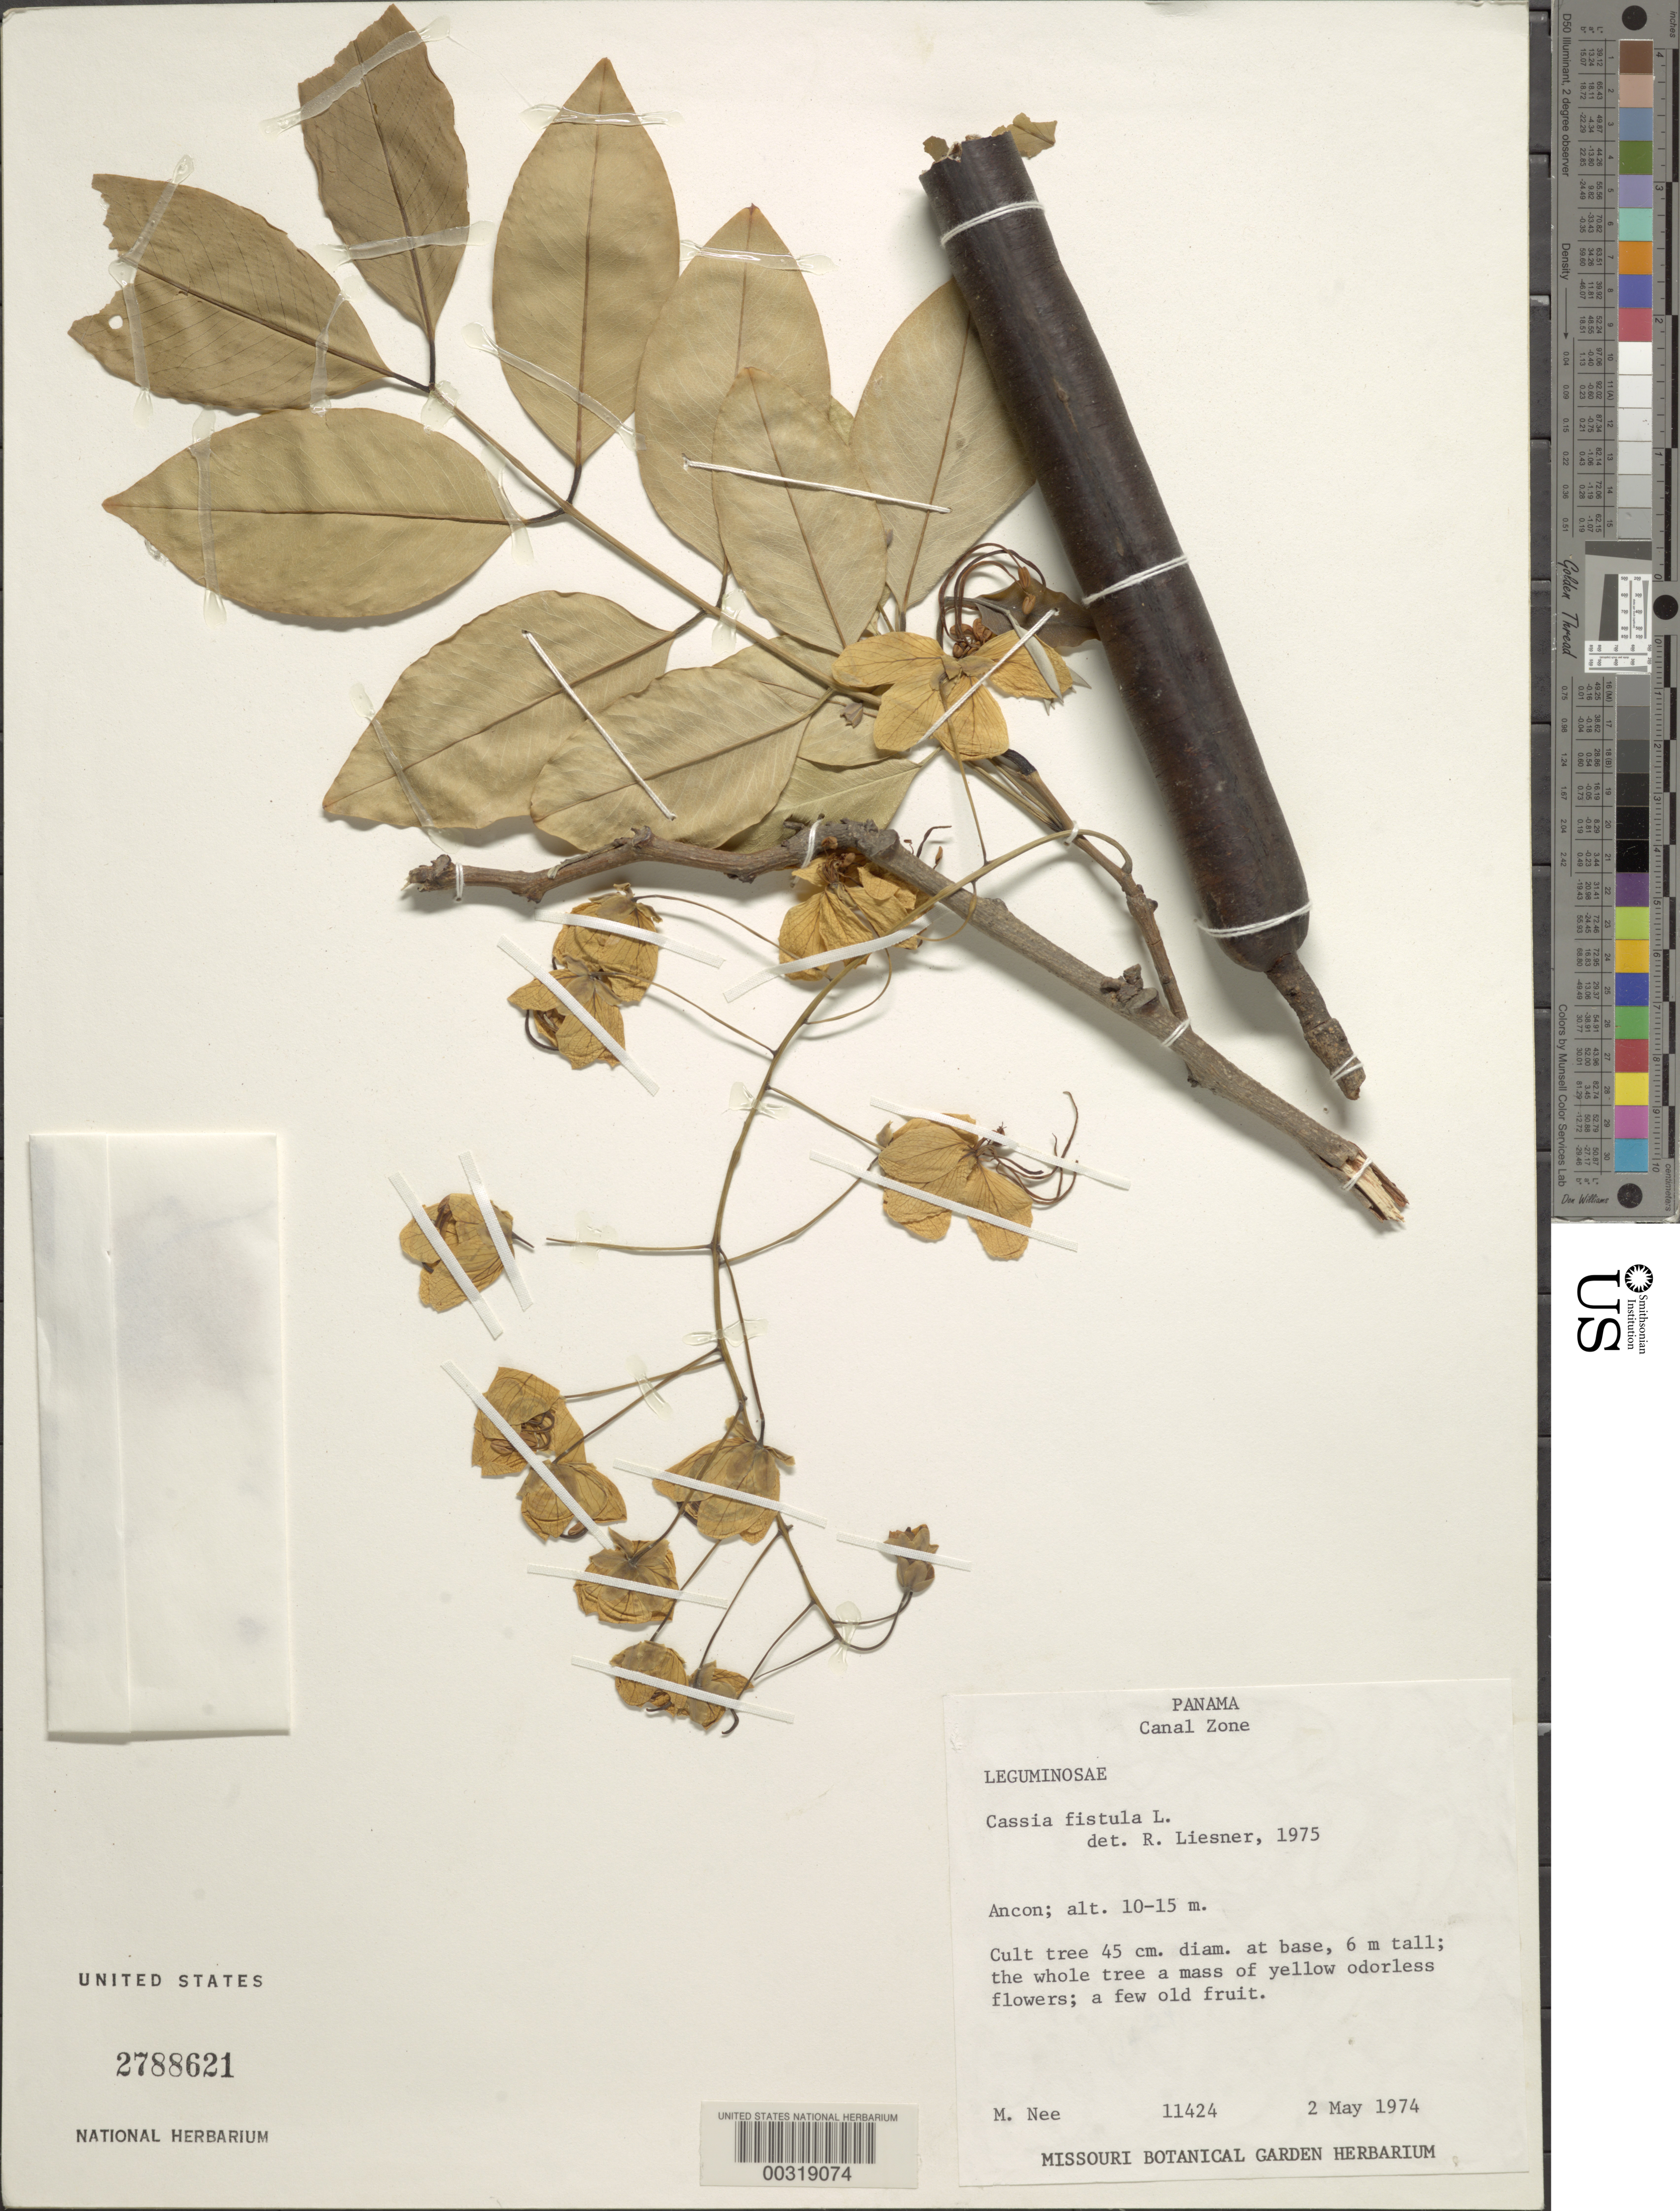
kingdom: Plantae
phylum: Tracheophyta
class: Magnoliopsida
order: Fabales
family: Fabaceae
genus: Cassia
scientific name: Cassia fistula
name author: L.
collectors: M. Nee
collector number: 11424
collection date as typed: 02 May 1974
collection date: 1974-05-02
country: Panama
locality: Ancon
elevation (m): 10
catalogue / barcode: US 2788621